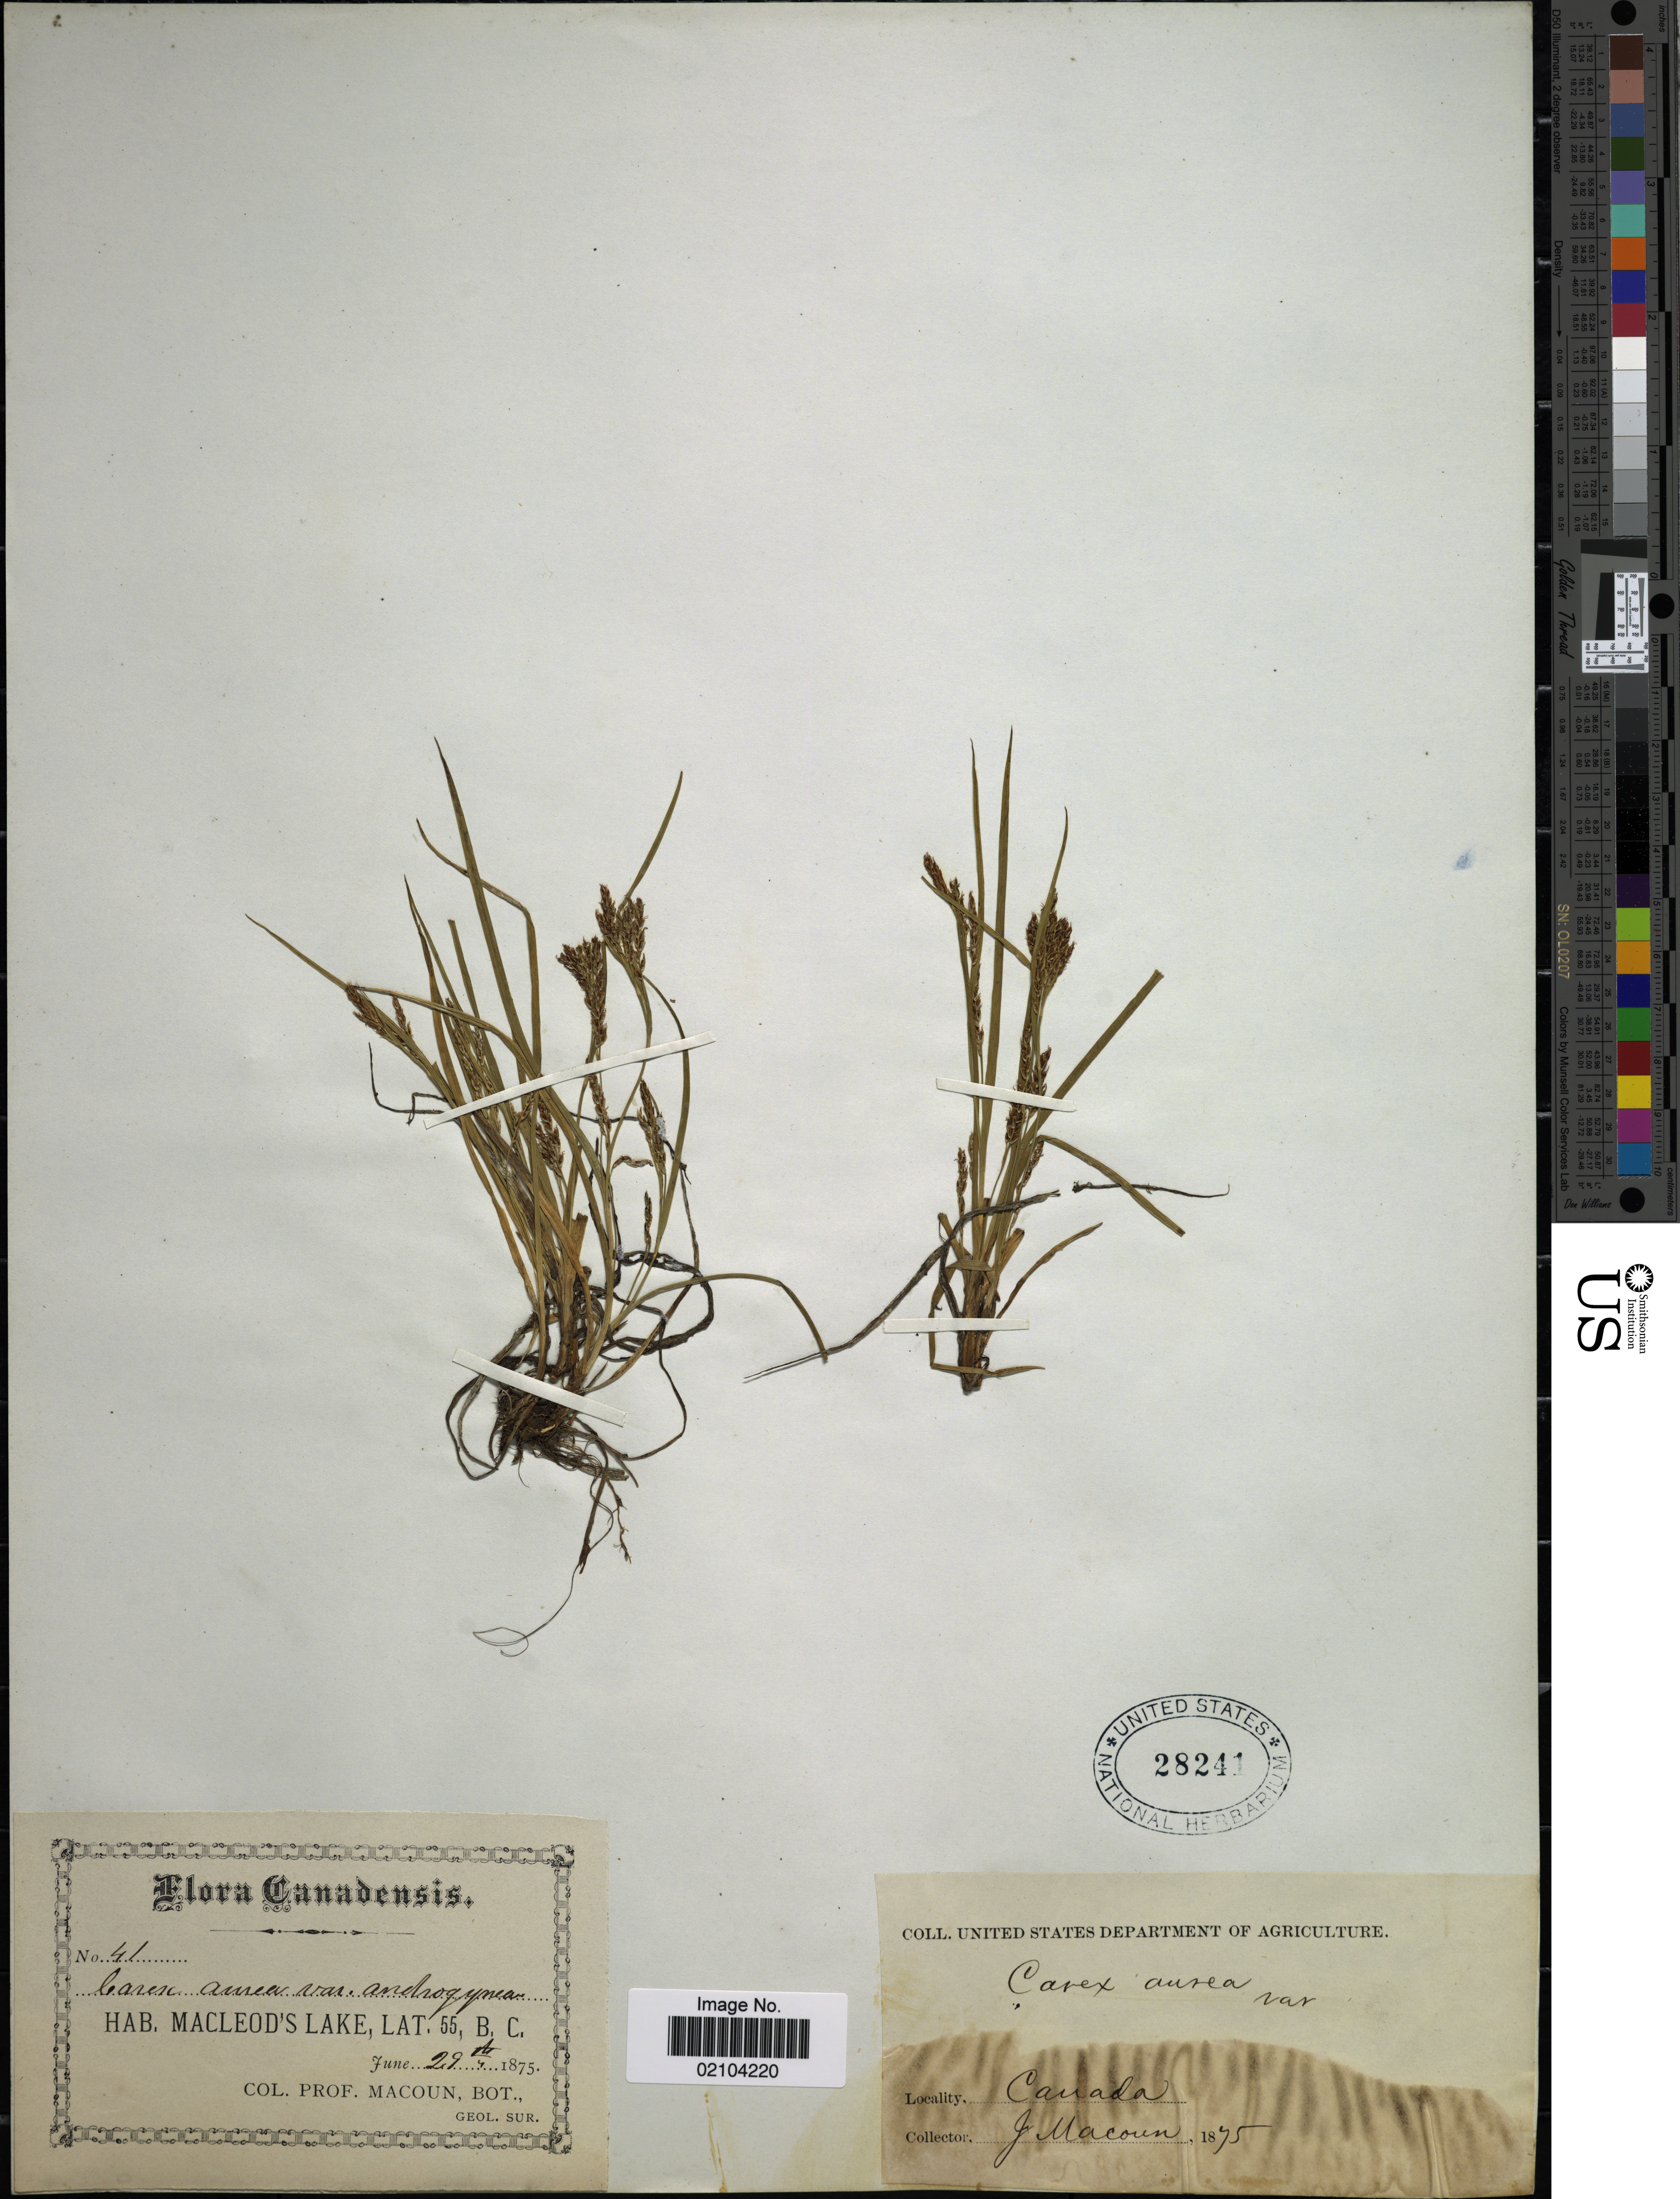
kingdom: Plantae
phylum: Tracheophyta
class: Liliopsida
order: Poales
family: Cyperaceae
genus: Carex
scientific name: Carex aurea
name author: Nutt.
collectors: J. Macoun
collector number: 41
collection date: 1875-06-29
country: Canada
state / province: British Columbia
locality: Macleod's Lake, B.C. Canada.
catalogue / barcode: US 28241